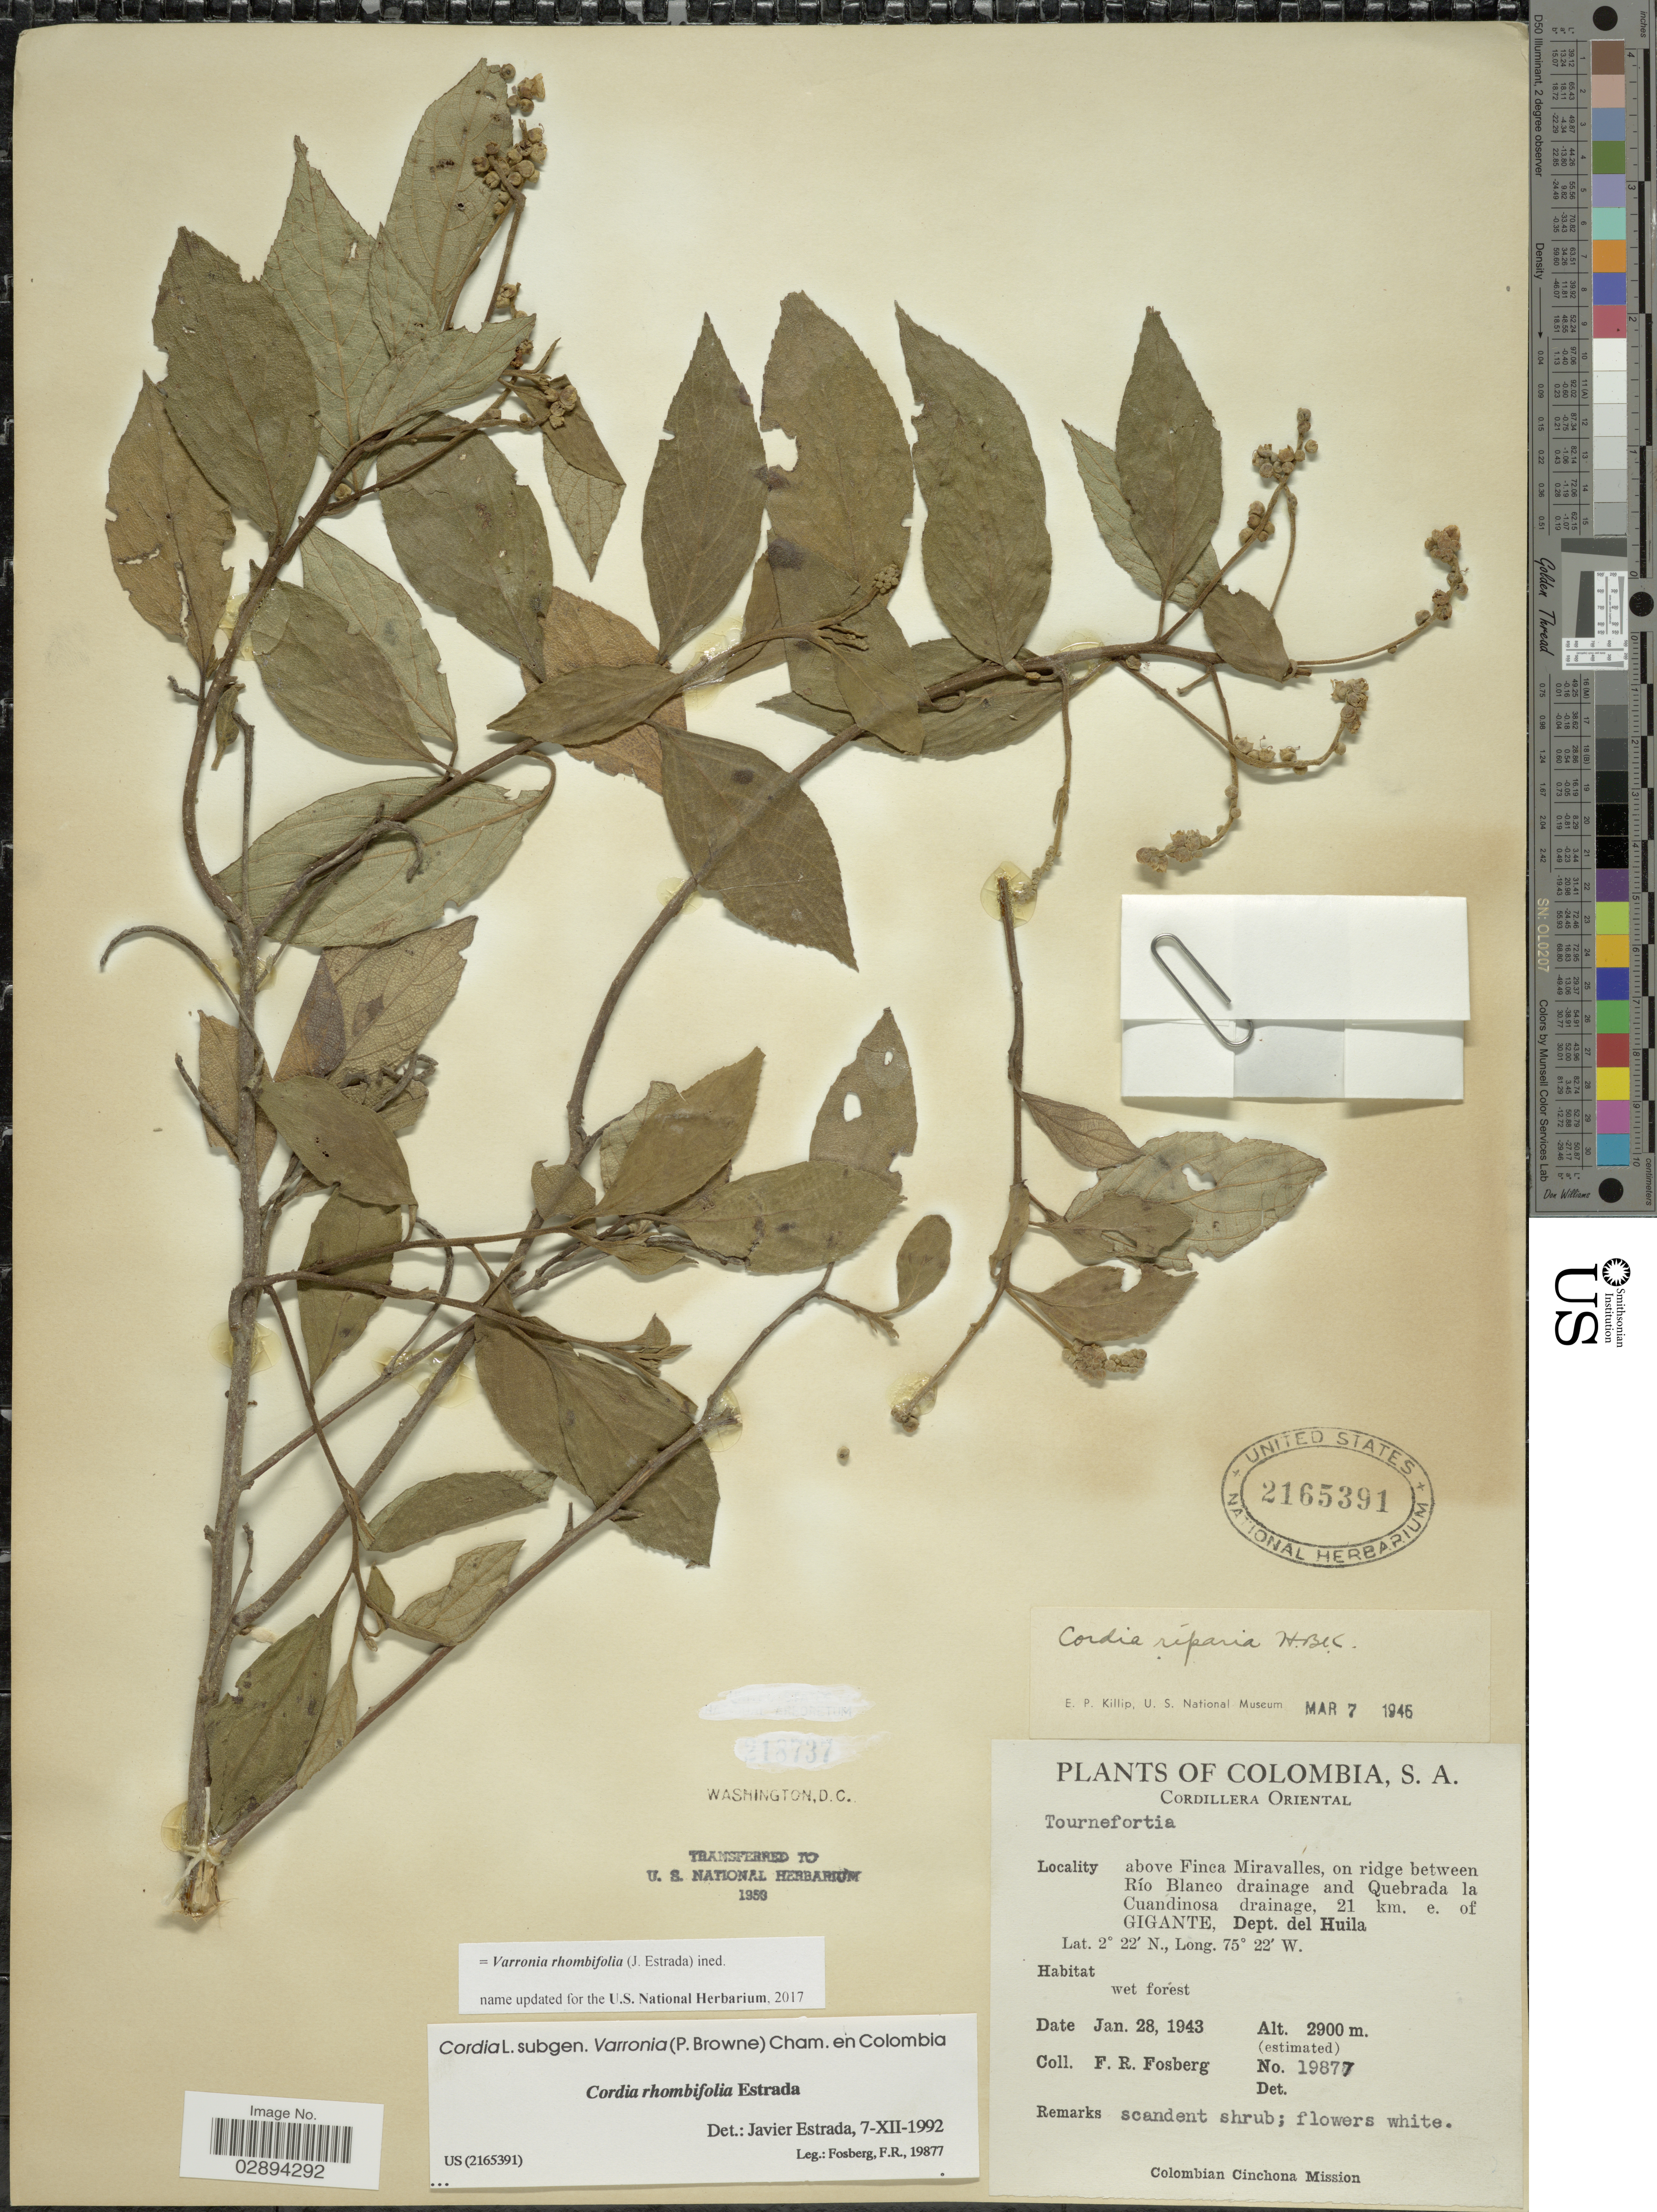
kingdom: Plantae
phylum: Tracheophyta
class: Magnoliopsida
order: Boraginales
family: Cordiaceae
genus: Varronia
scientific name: Varronia rhombifolia (J. Estrada) comb. nov. ined.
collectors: F. R. Fosberg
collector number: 19877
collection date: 1943-01-28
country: Colombia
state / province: Huila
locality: Cordillera Oriental, above Finca Miravalles, on ridge between Río Blanco drainage and Quebrada la Cuandinosa drainage, 21 km. e. of Gigante, Dept. del Huila.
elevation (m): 2900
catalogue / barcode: US 2165391